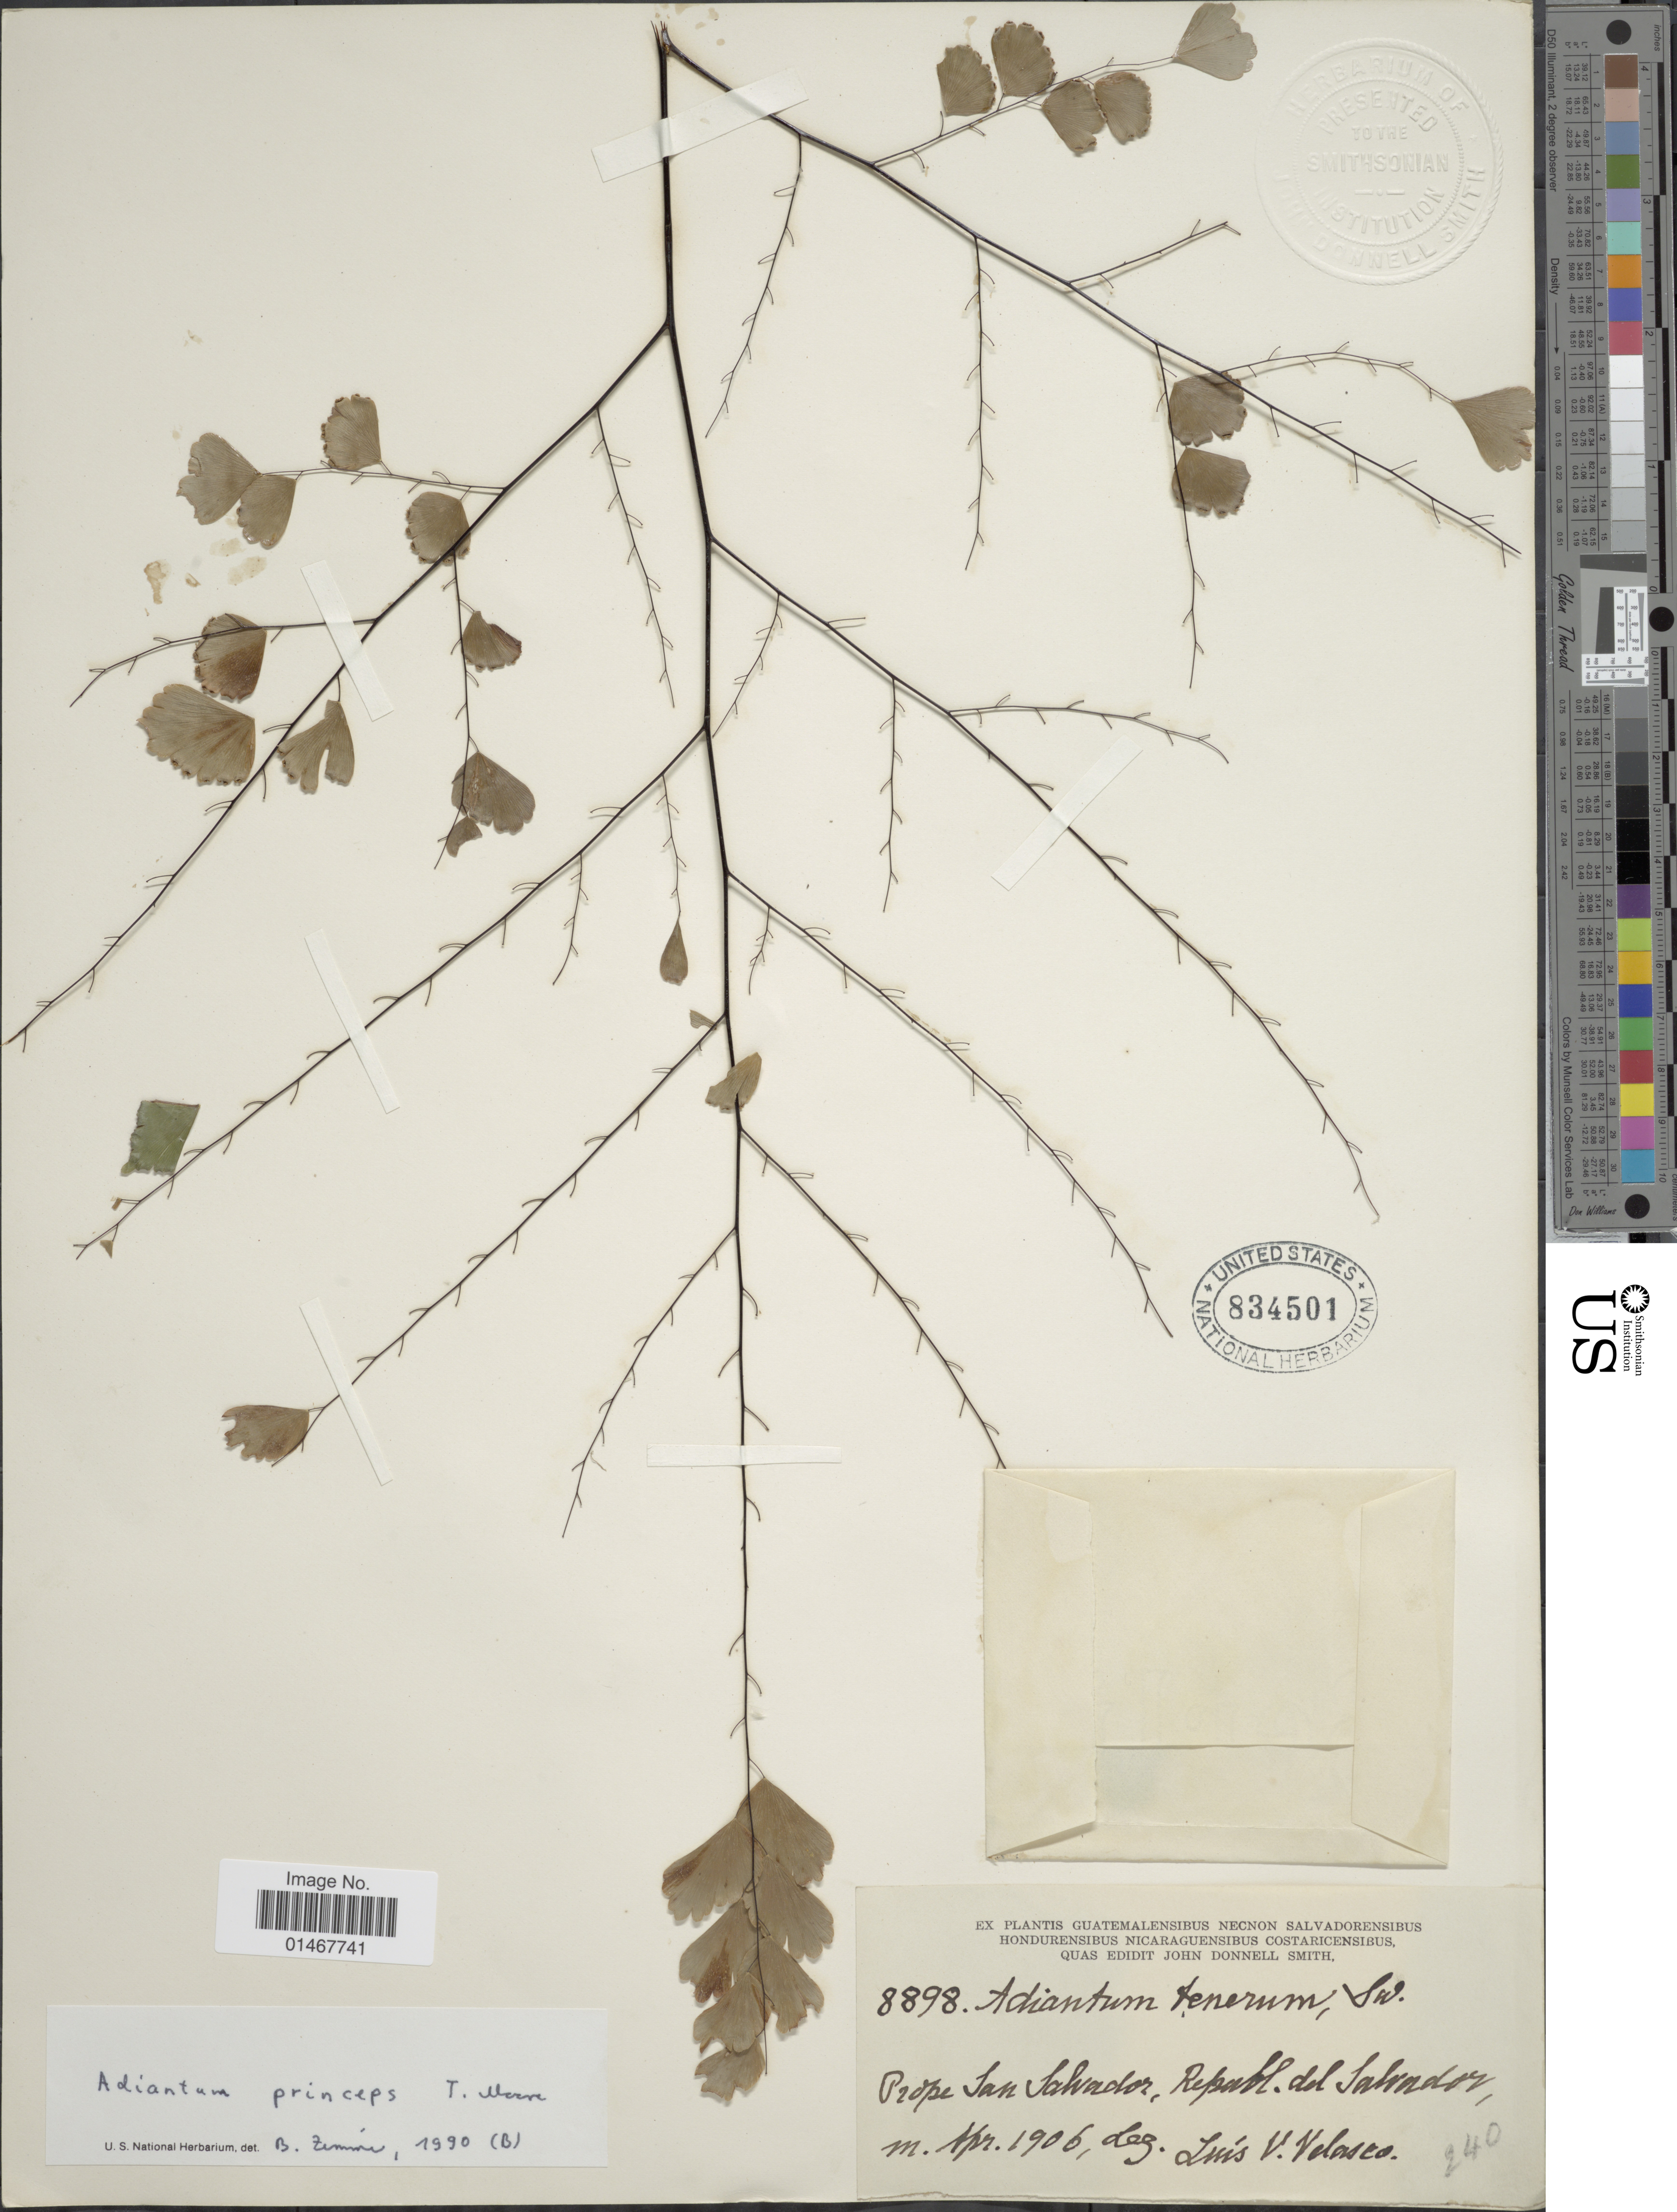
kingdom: Plantae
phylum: Tracheophyta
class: Polypodiopsida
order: Polypodiales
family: Pteridaceae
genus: Adiantum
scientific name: Adiantum princeps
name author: T. Moore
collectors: L. Velasco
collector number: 8898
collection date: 1906-04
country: El Salvador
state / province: San Salvador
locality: Prope San Salvador, Repl del Salvador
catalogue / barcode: US 834501